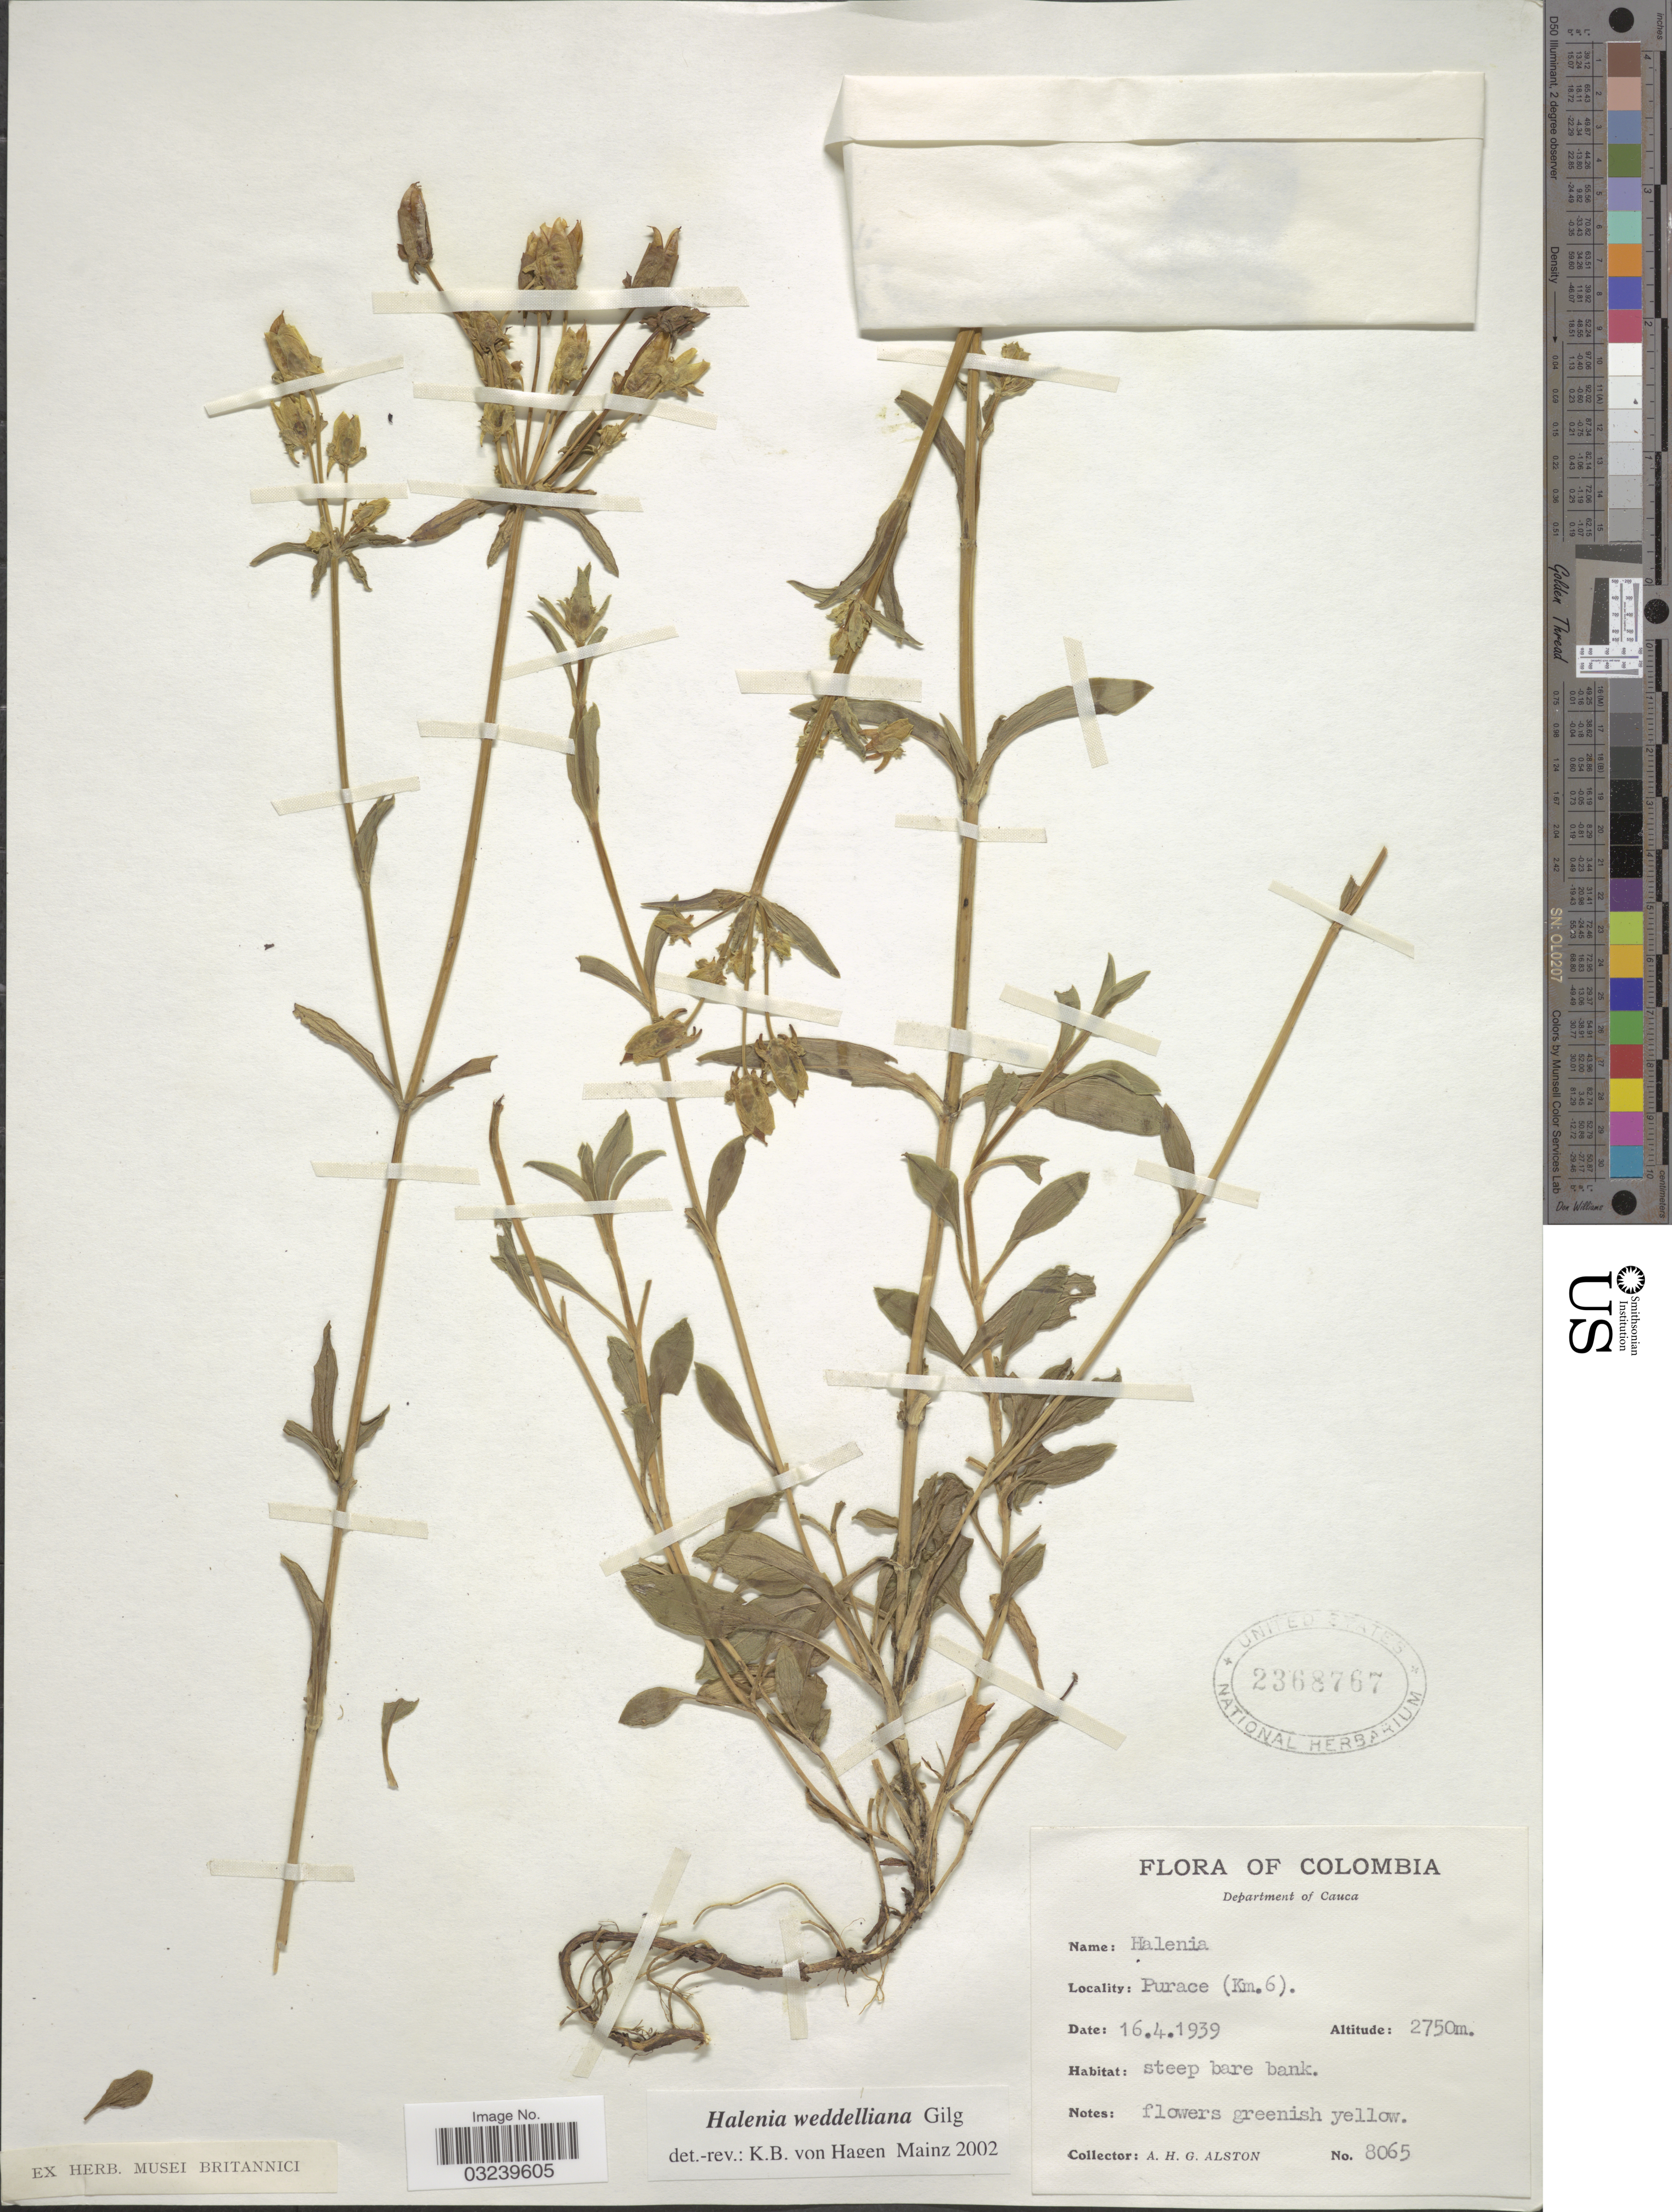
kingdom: Plantae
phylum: Tracheophyta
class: Magnoliopsida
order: Gentianales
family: Gentianaceae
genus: Halenia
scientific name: Halenia weddelliana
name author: Gilg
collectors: A. H. Alston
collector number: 8065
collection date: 1939-04-16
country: Colombia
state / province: Cauca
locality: Department of Cauca, Purace (Km. 6).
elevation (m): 2750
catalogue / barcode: US 2368767